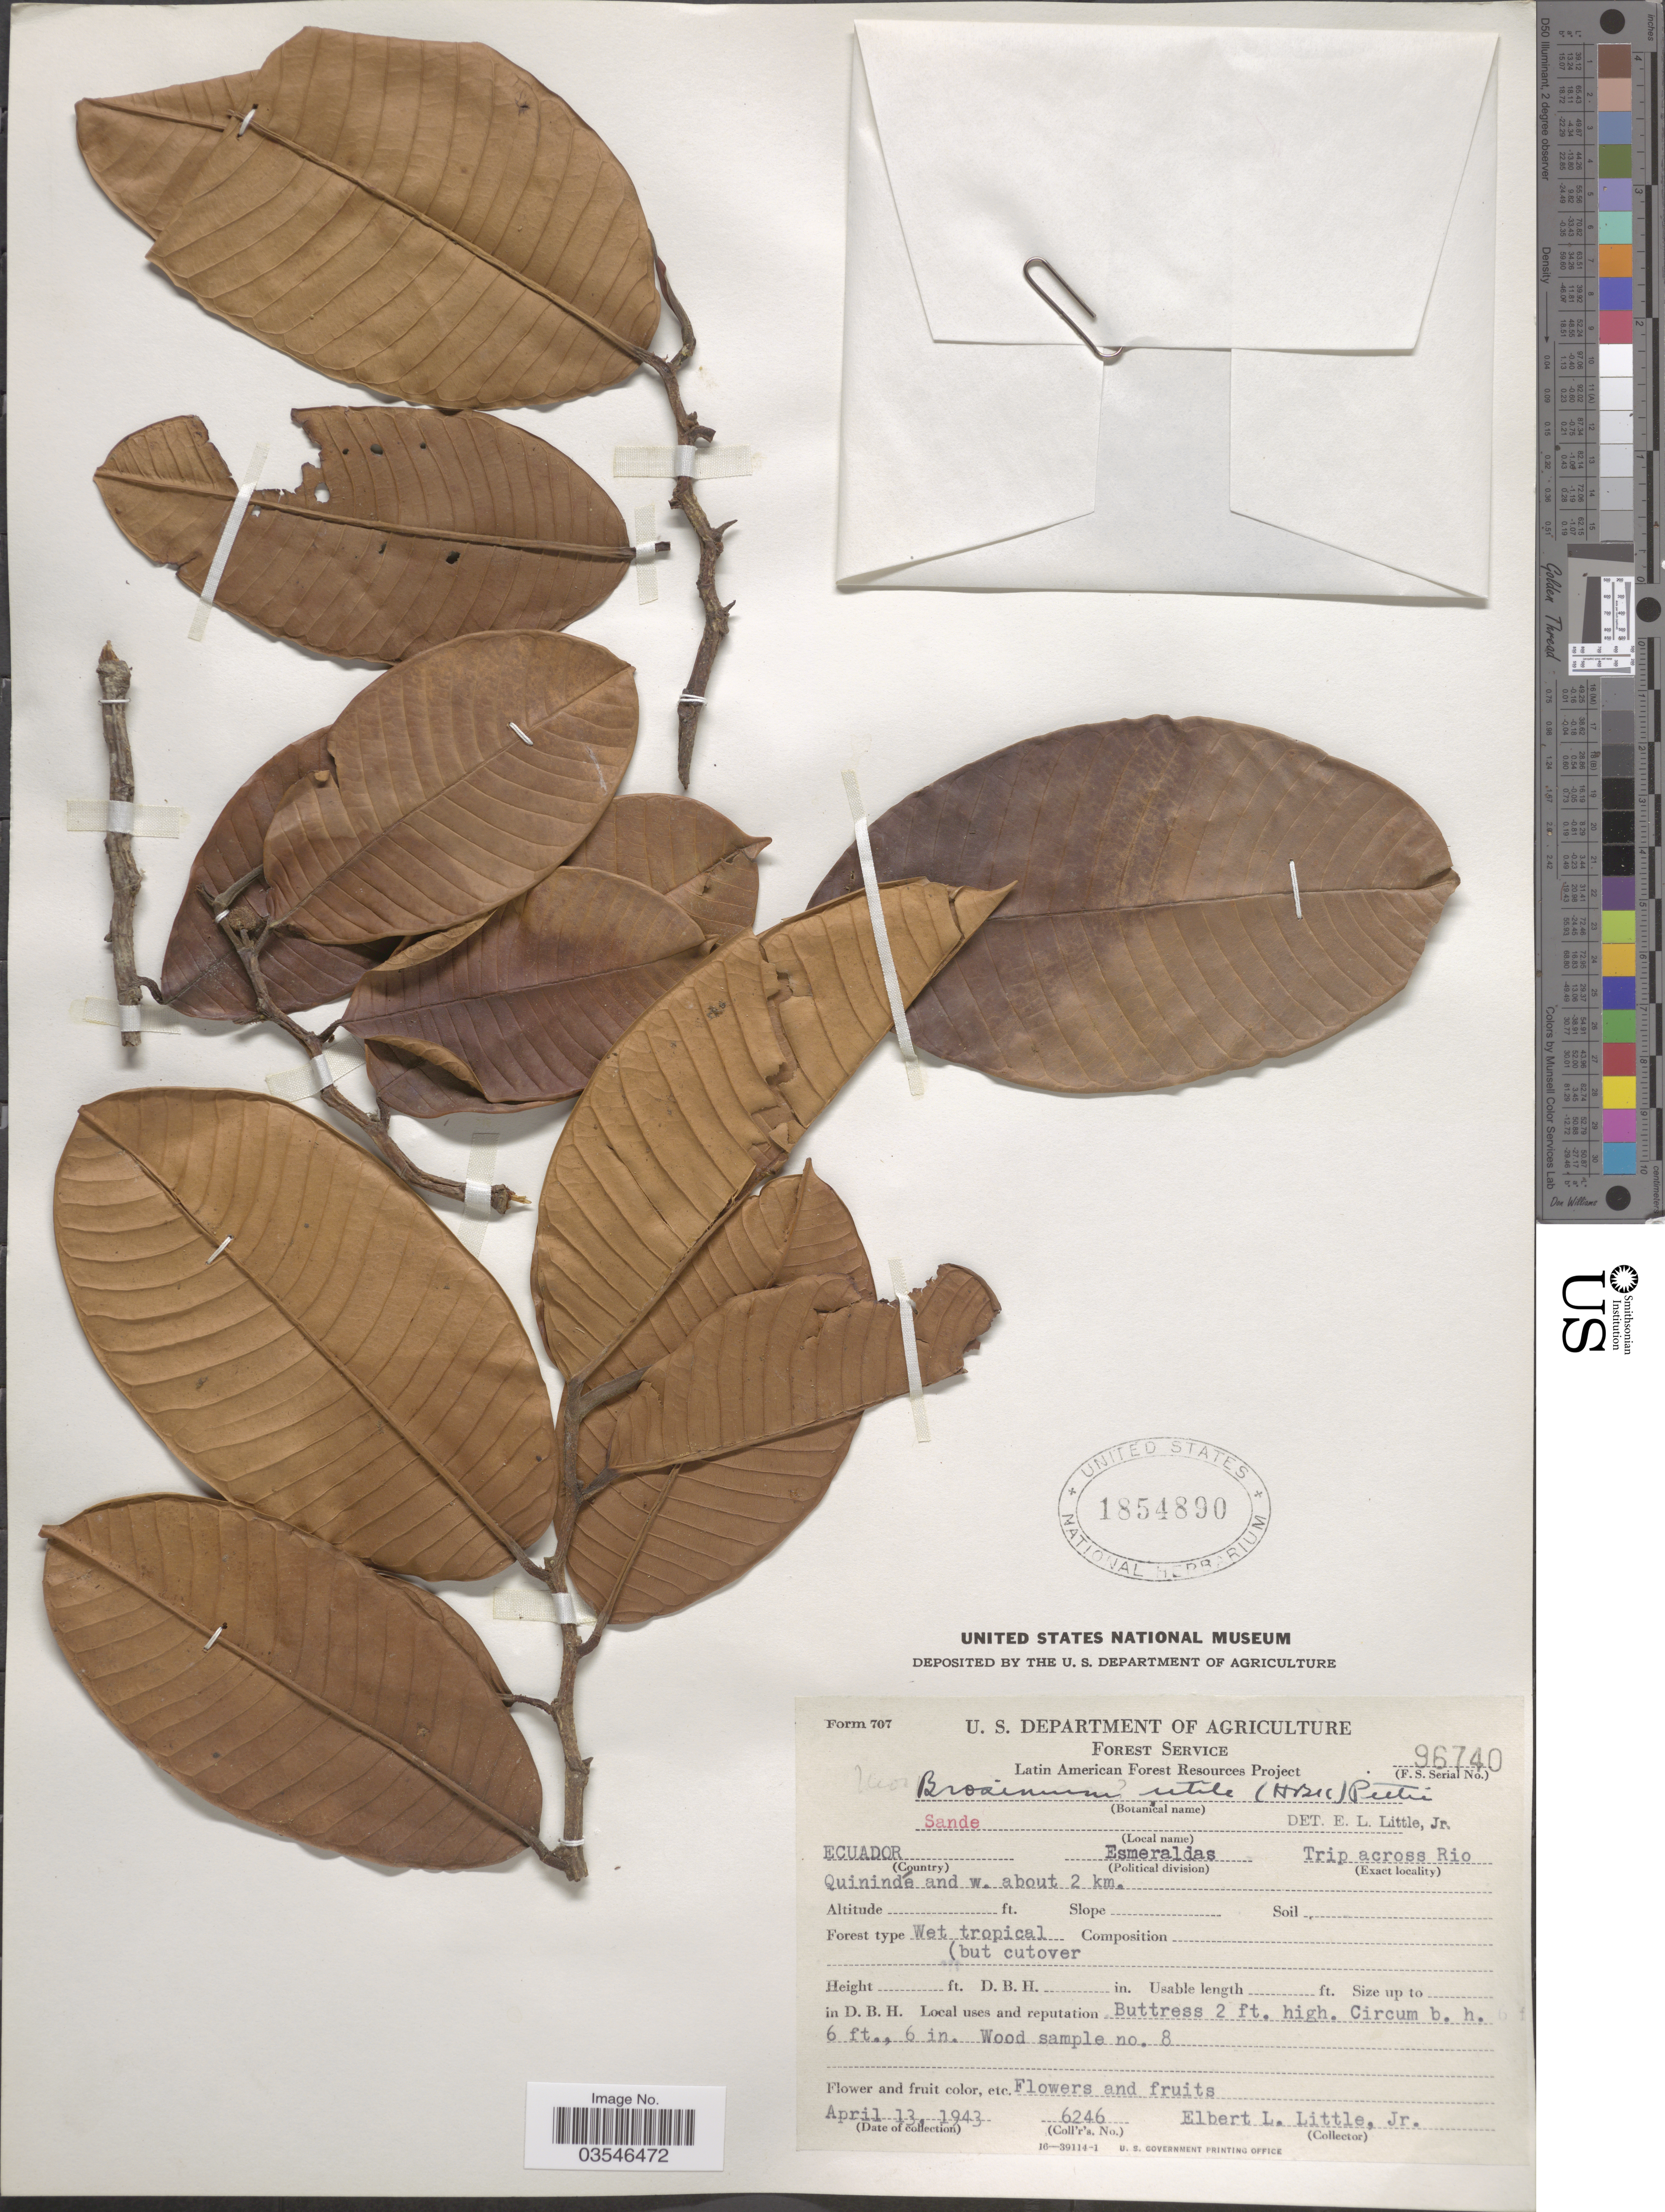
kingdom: Plantae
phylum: Tracheophyta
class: Magnoliopsida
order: Rosales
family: Moraceae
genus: Brosimum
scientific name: Brosimum utile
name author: (Kunth) Oken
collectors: E. L. Little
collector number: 6246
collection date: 1943-04-13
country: Ecuador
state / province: Esmeraldas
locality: Political division Esmeraldas. Trip across Rio Quininde and w. about 2 km.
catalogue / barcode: US 1854890